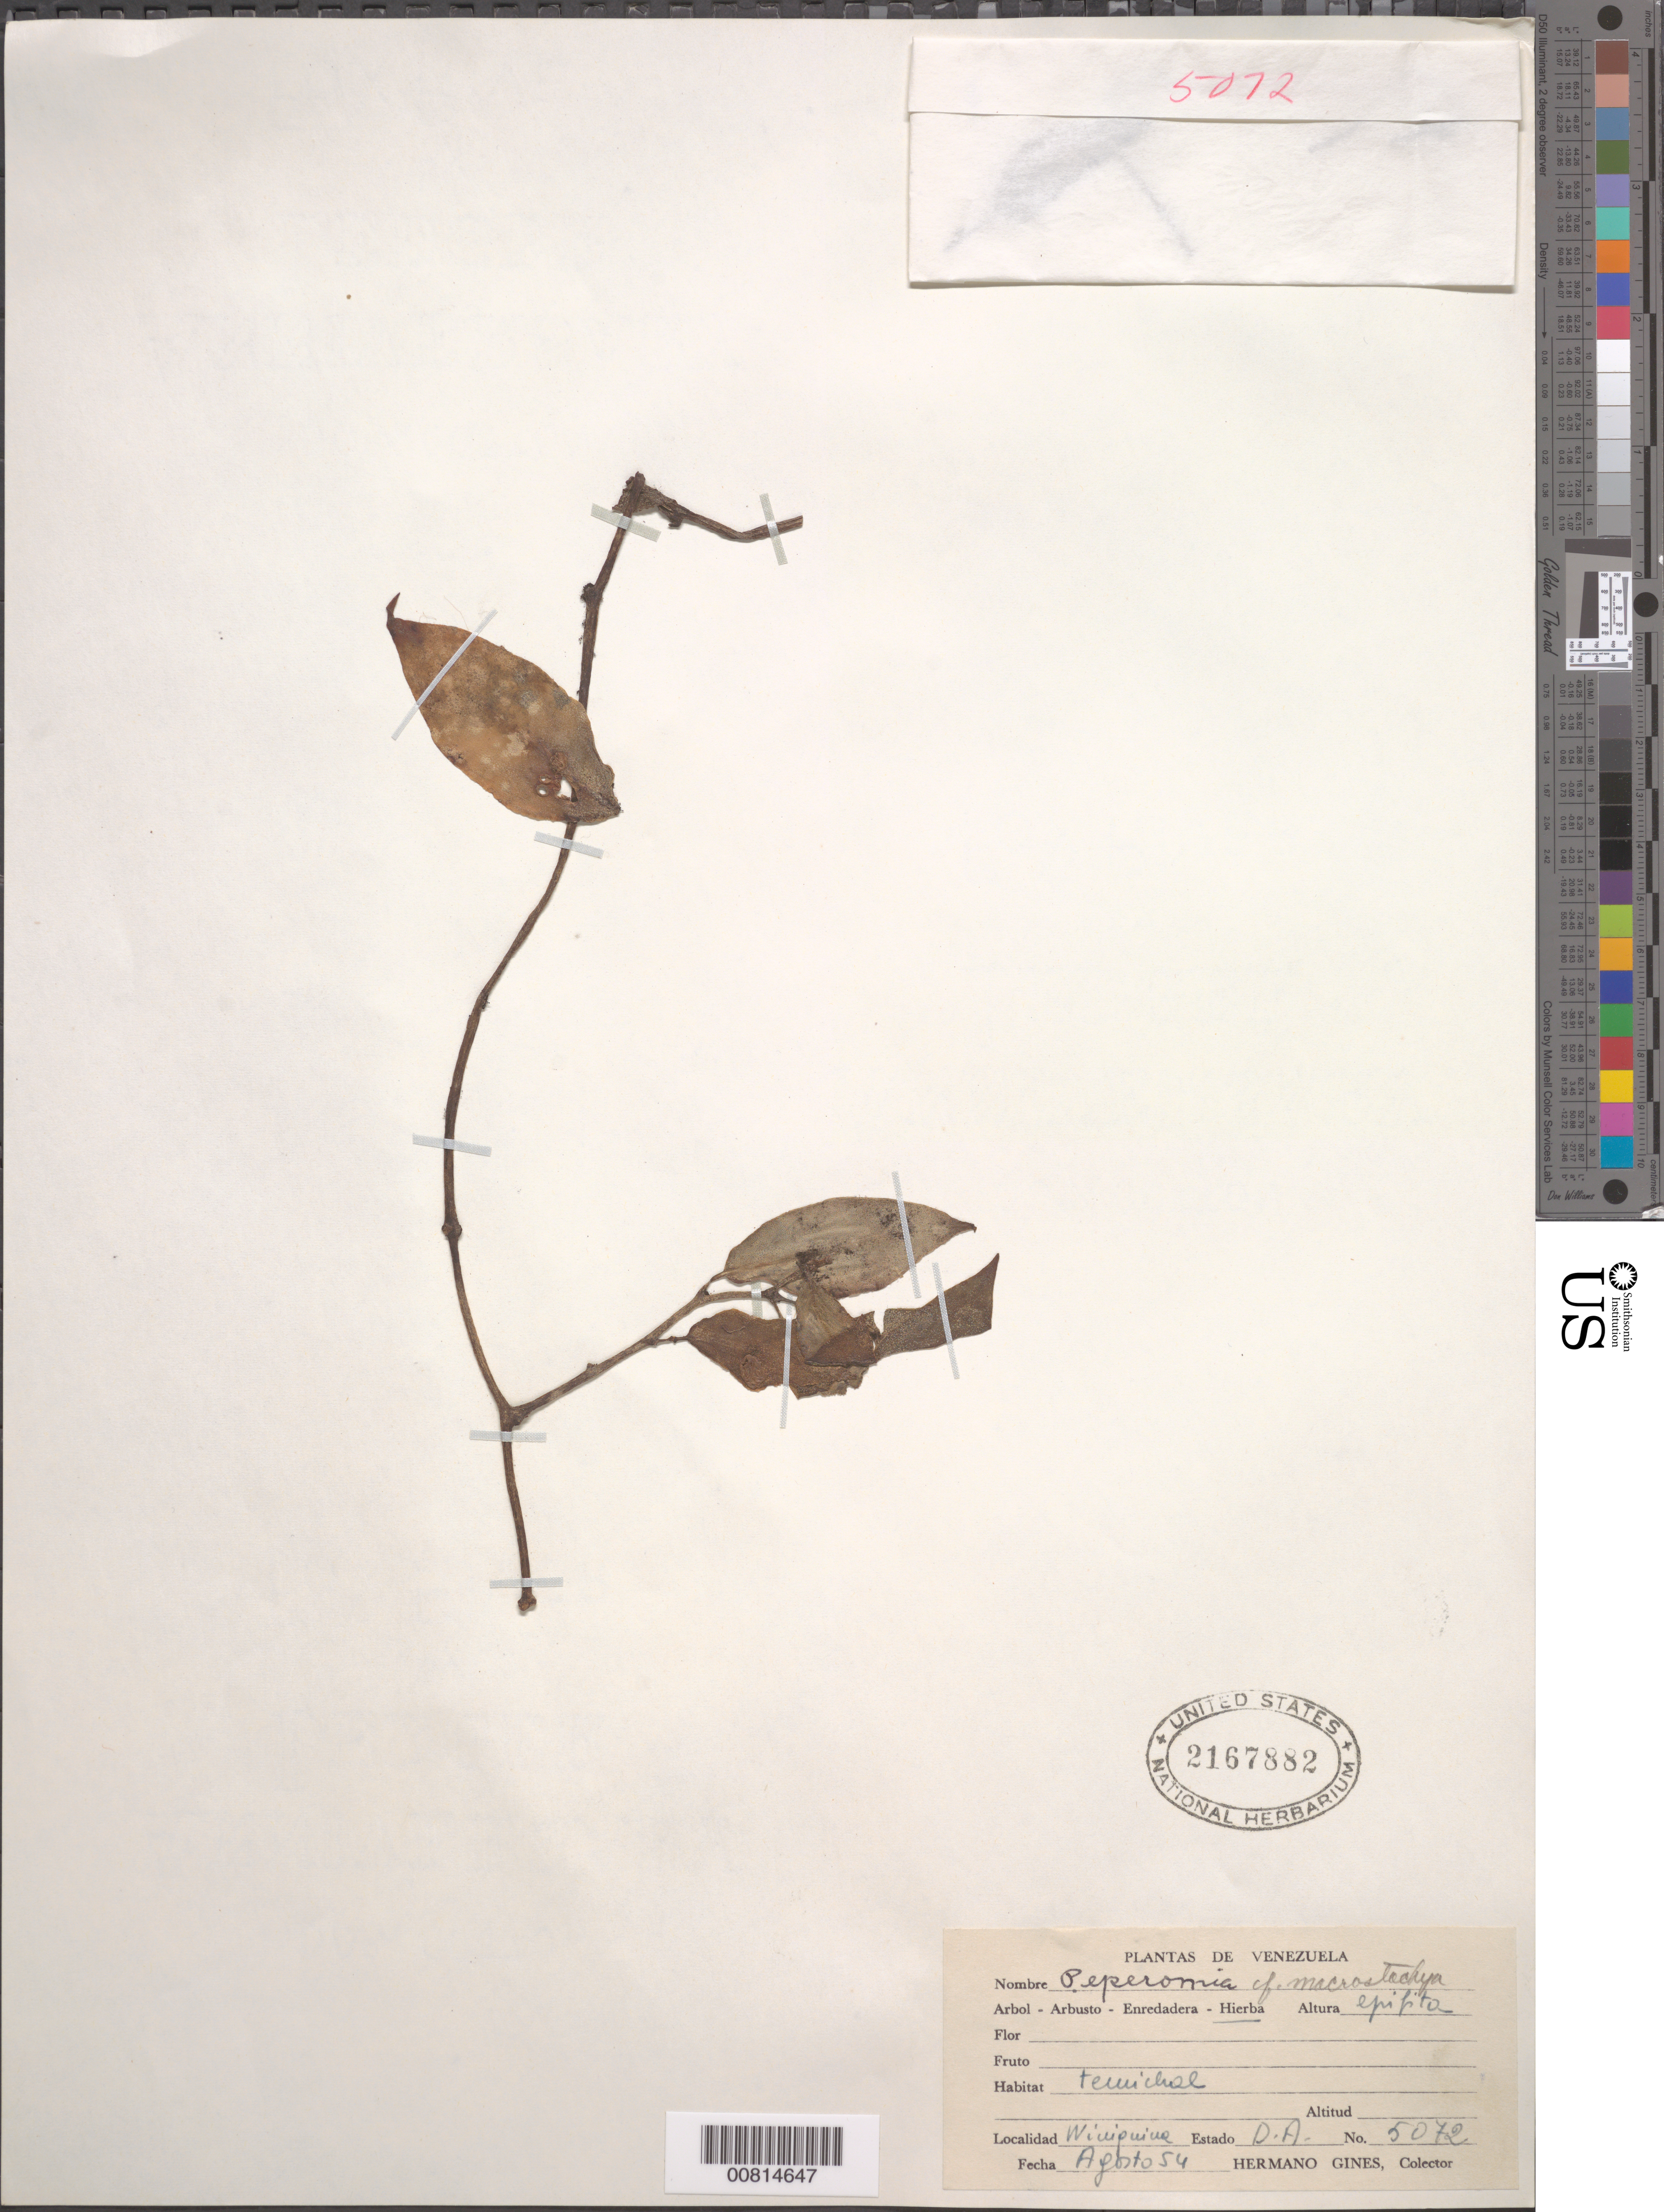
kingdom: Plantae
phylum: Tracheophyta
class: Magnoliopsida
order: Piperales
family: Piperaceae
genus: Peperomia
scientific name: Peperomia macrostachya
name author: (Vahl) A. Dietr.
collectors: H. Gines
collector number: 5072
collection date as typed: Aug-54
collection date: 1954-08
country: Venezuela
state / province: Delta Amacuro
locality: C. Wiuiquina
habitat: Temichel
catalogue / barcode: US 2167882